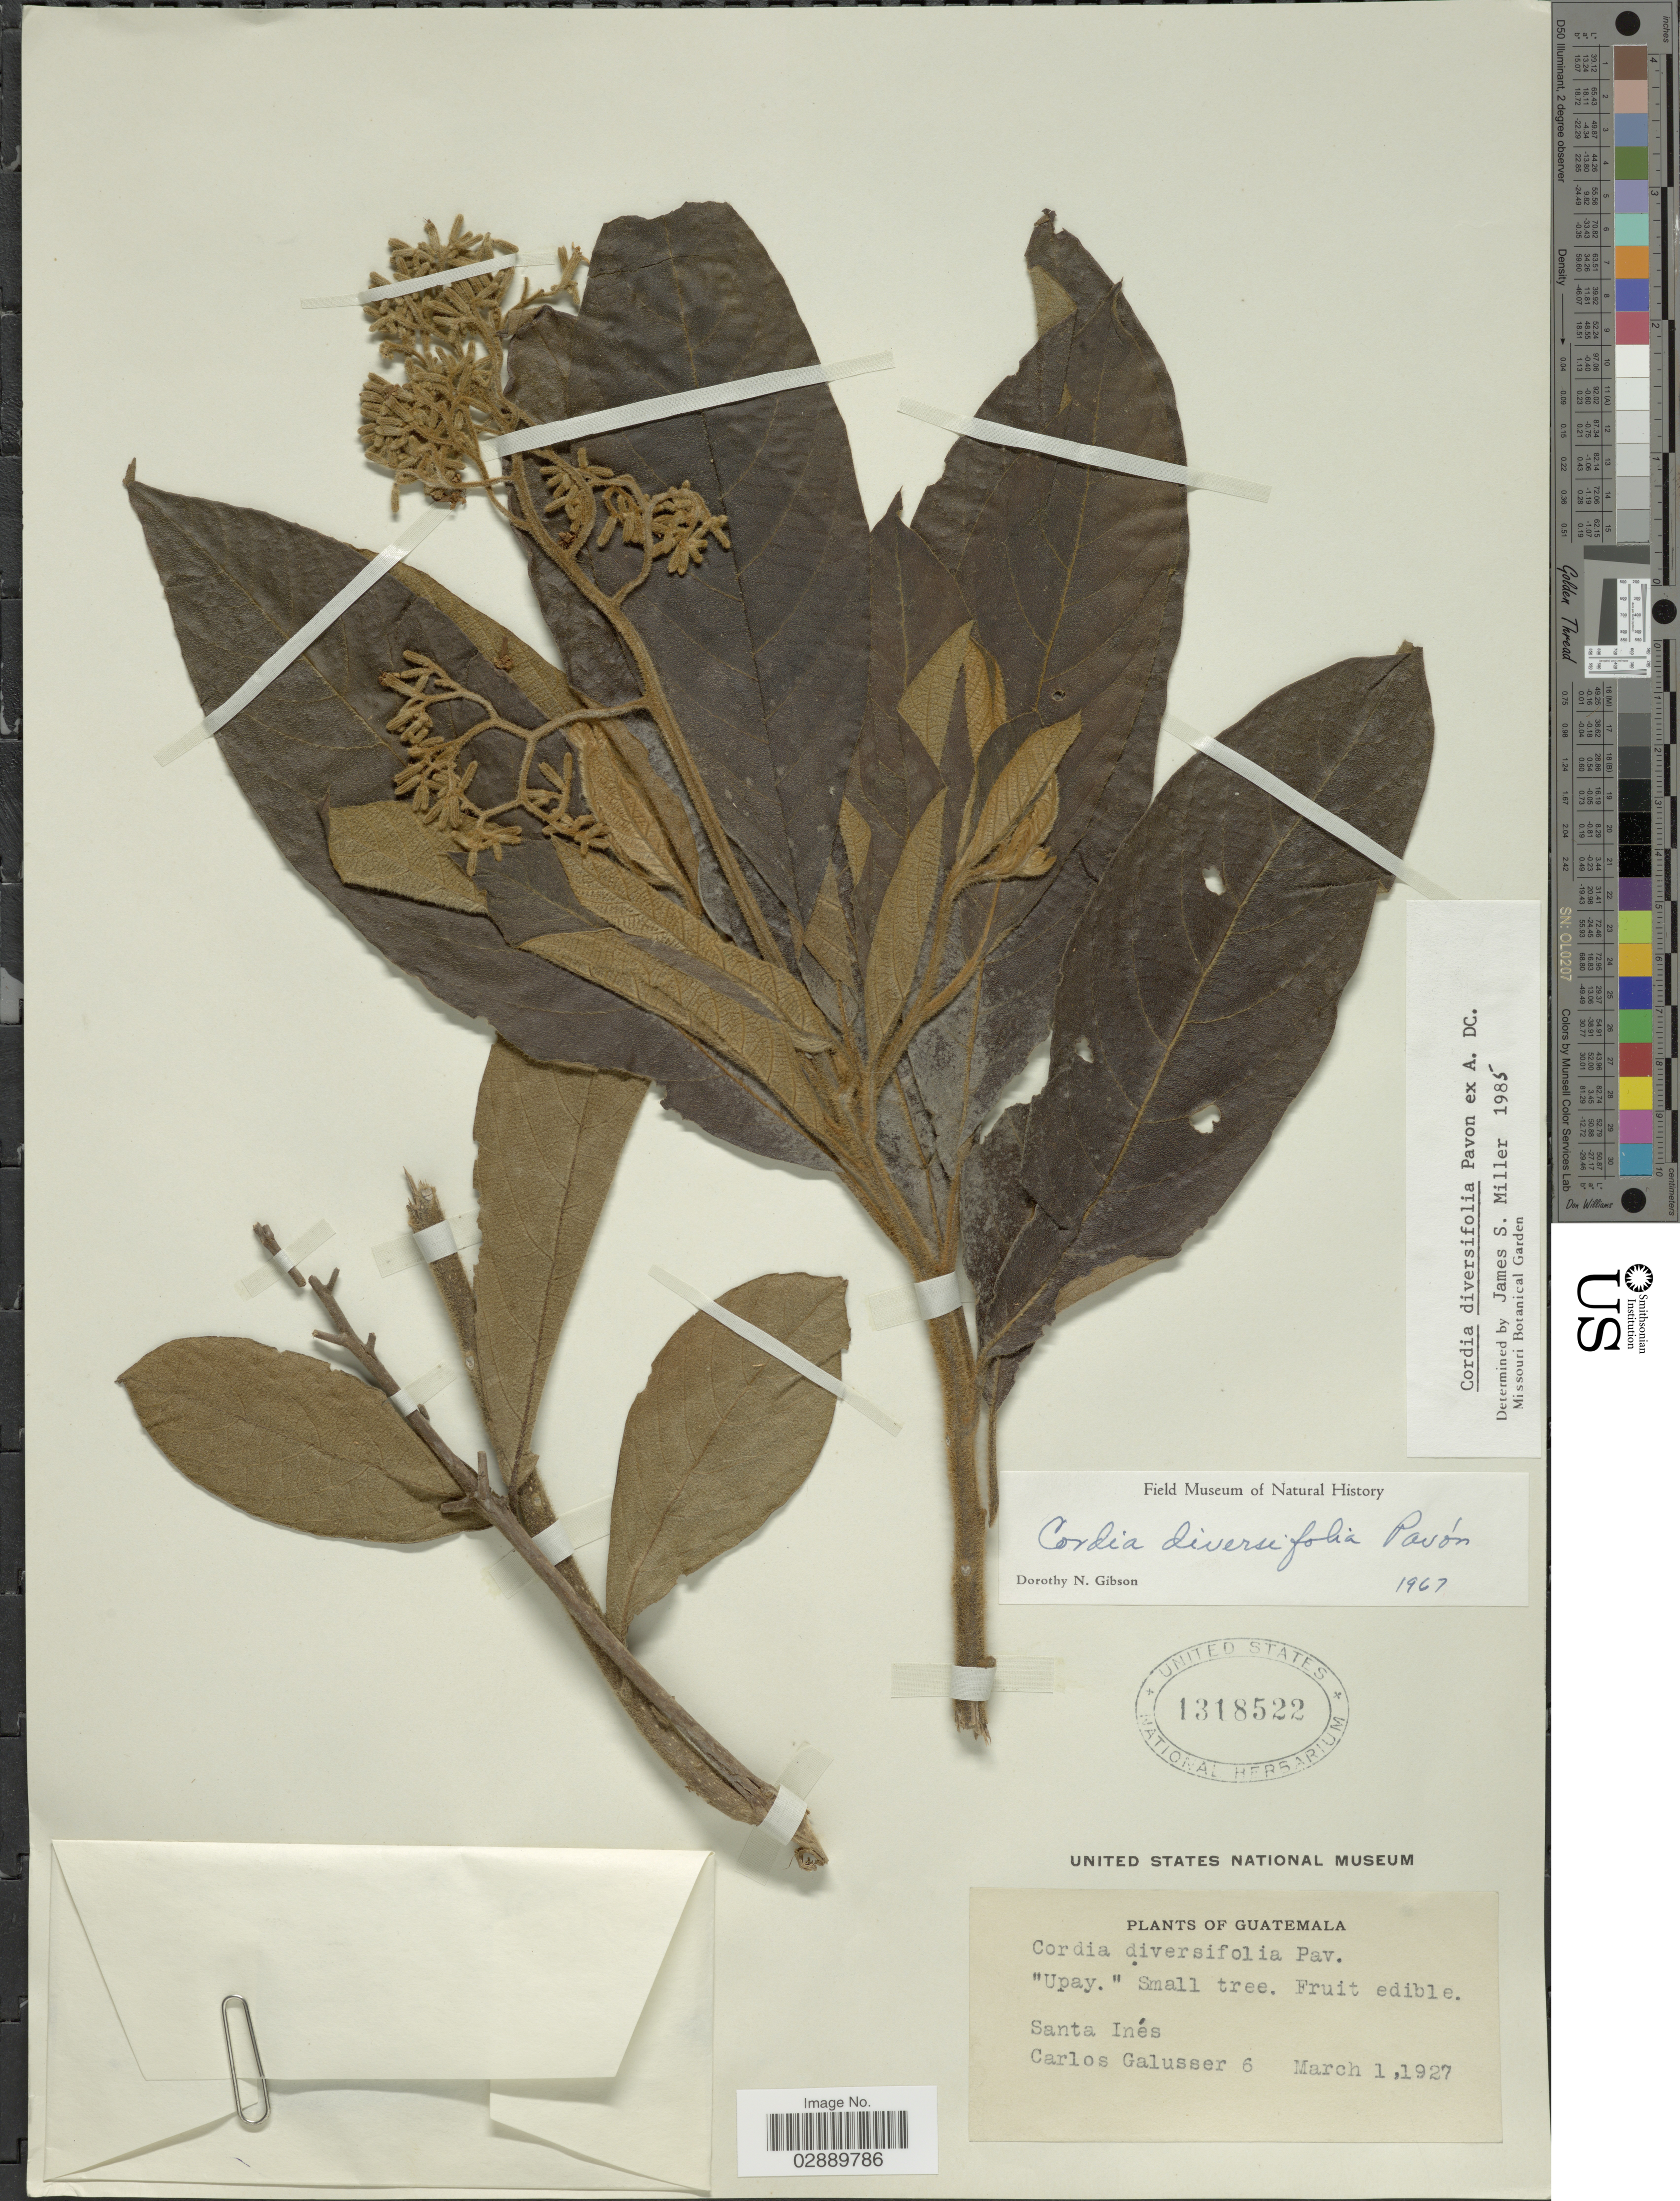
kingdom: Plantae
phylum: Tracheophyta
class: Magnoliopsida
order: Boraginales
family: Cordiaceae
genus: Cordia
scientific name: Cordia diversifolia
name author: Pav. ex DC.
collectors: C. Galusser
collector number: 6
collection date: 1927-03-01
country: Guatemala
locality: Santa Inés.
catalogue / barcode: US 1318522